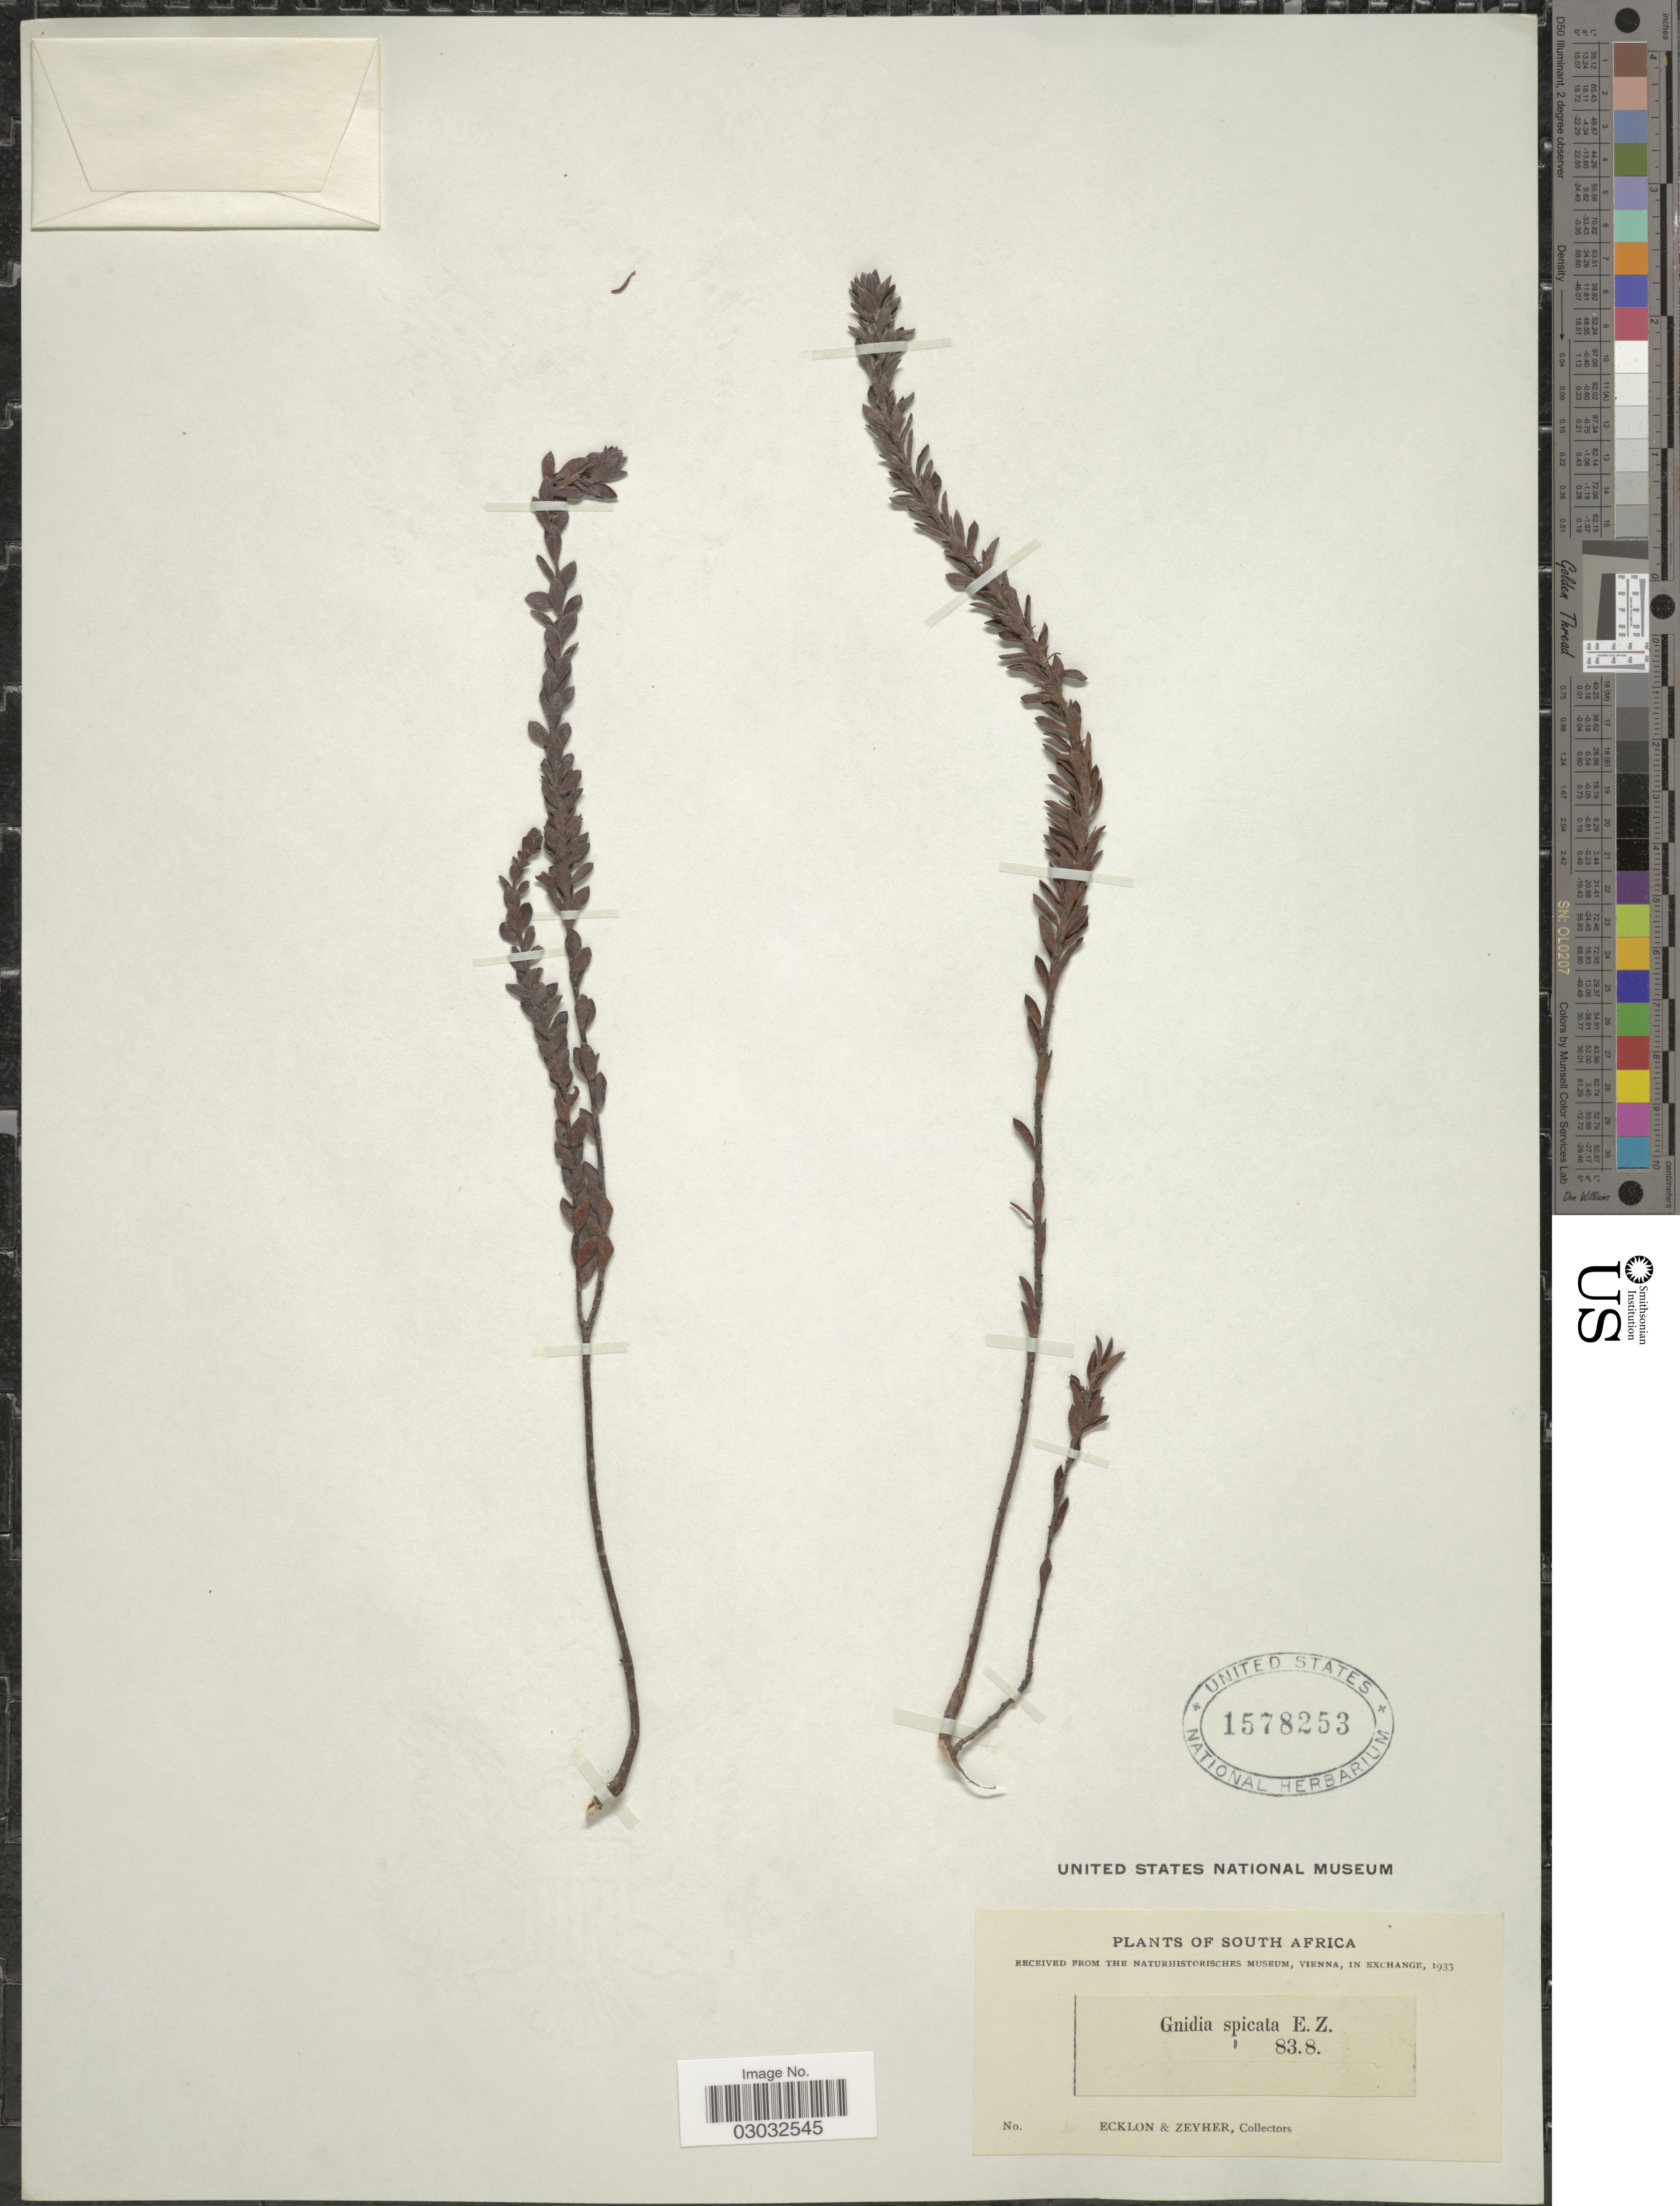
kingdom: Plantae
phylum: Tracheophyta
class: Magnoliopsida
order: Malvales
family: Thymelaeaceae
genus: Gnidia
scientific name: Gnidia spicata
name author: (L. f.) Gilg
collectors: -. Ecklon & -. Zeyher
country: South Africa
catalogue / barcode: US 1578253